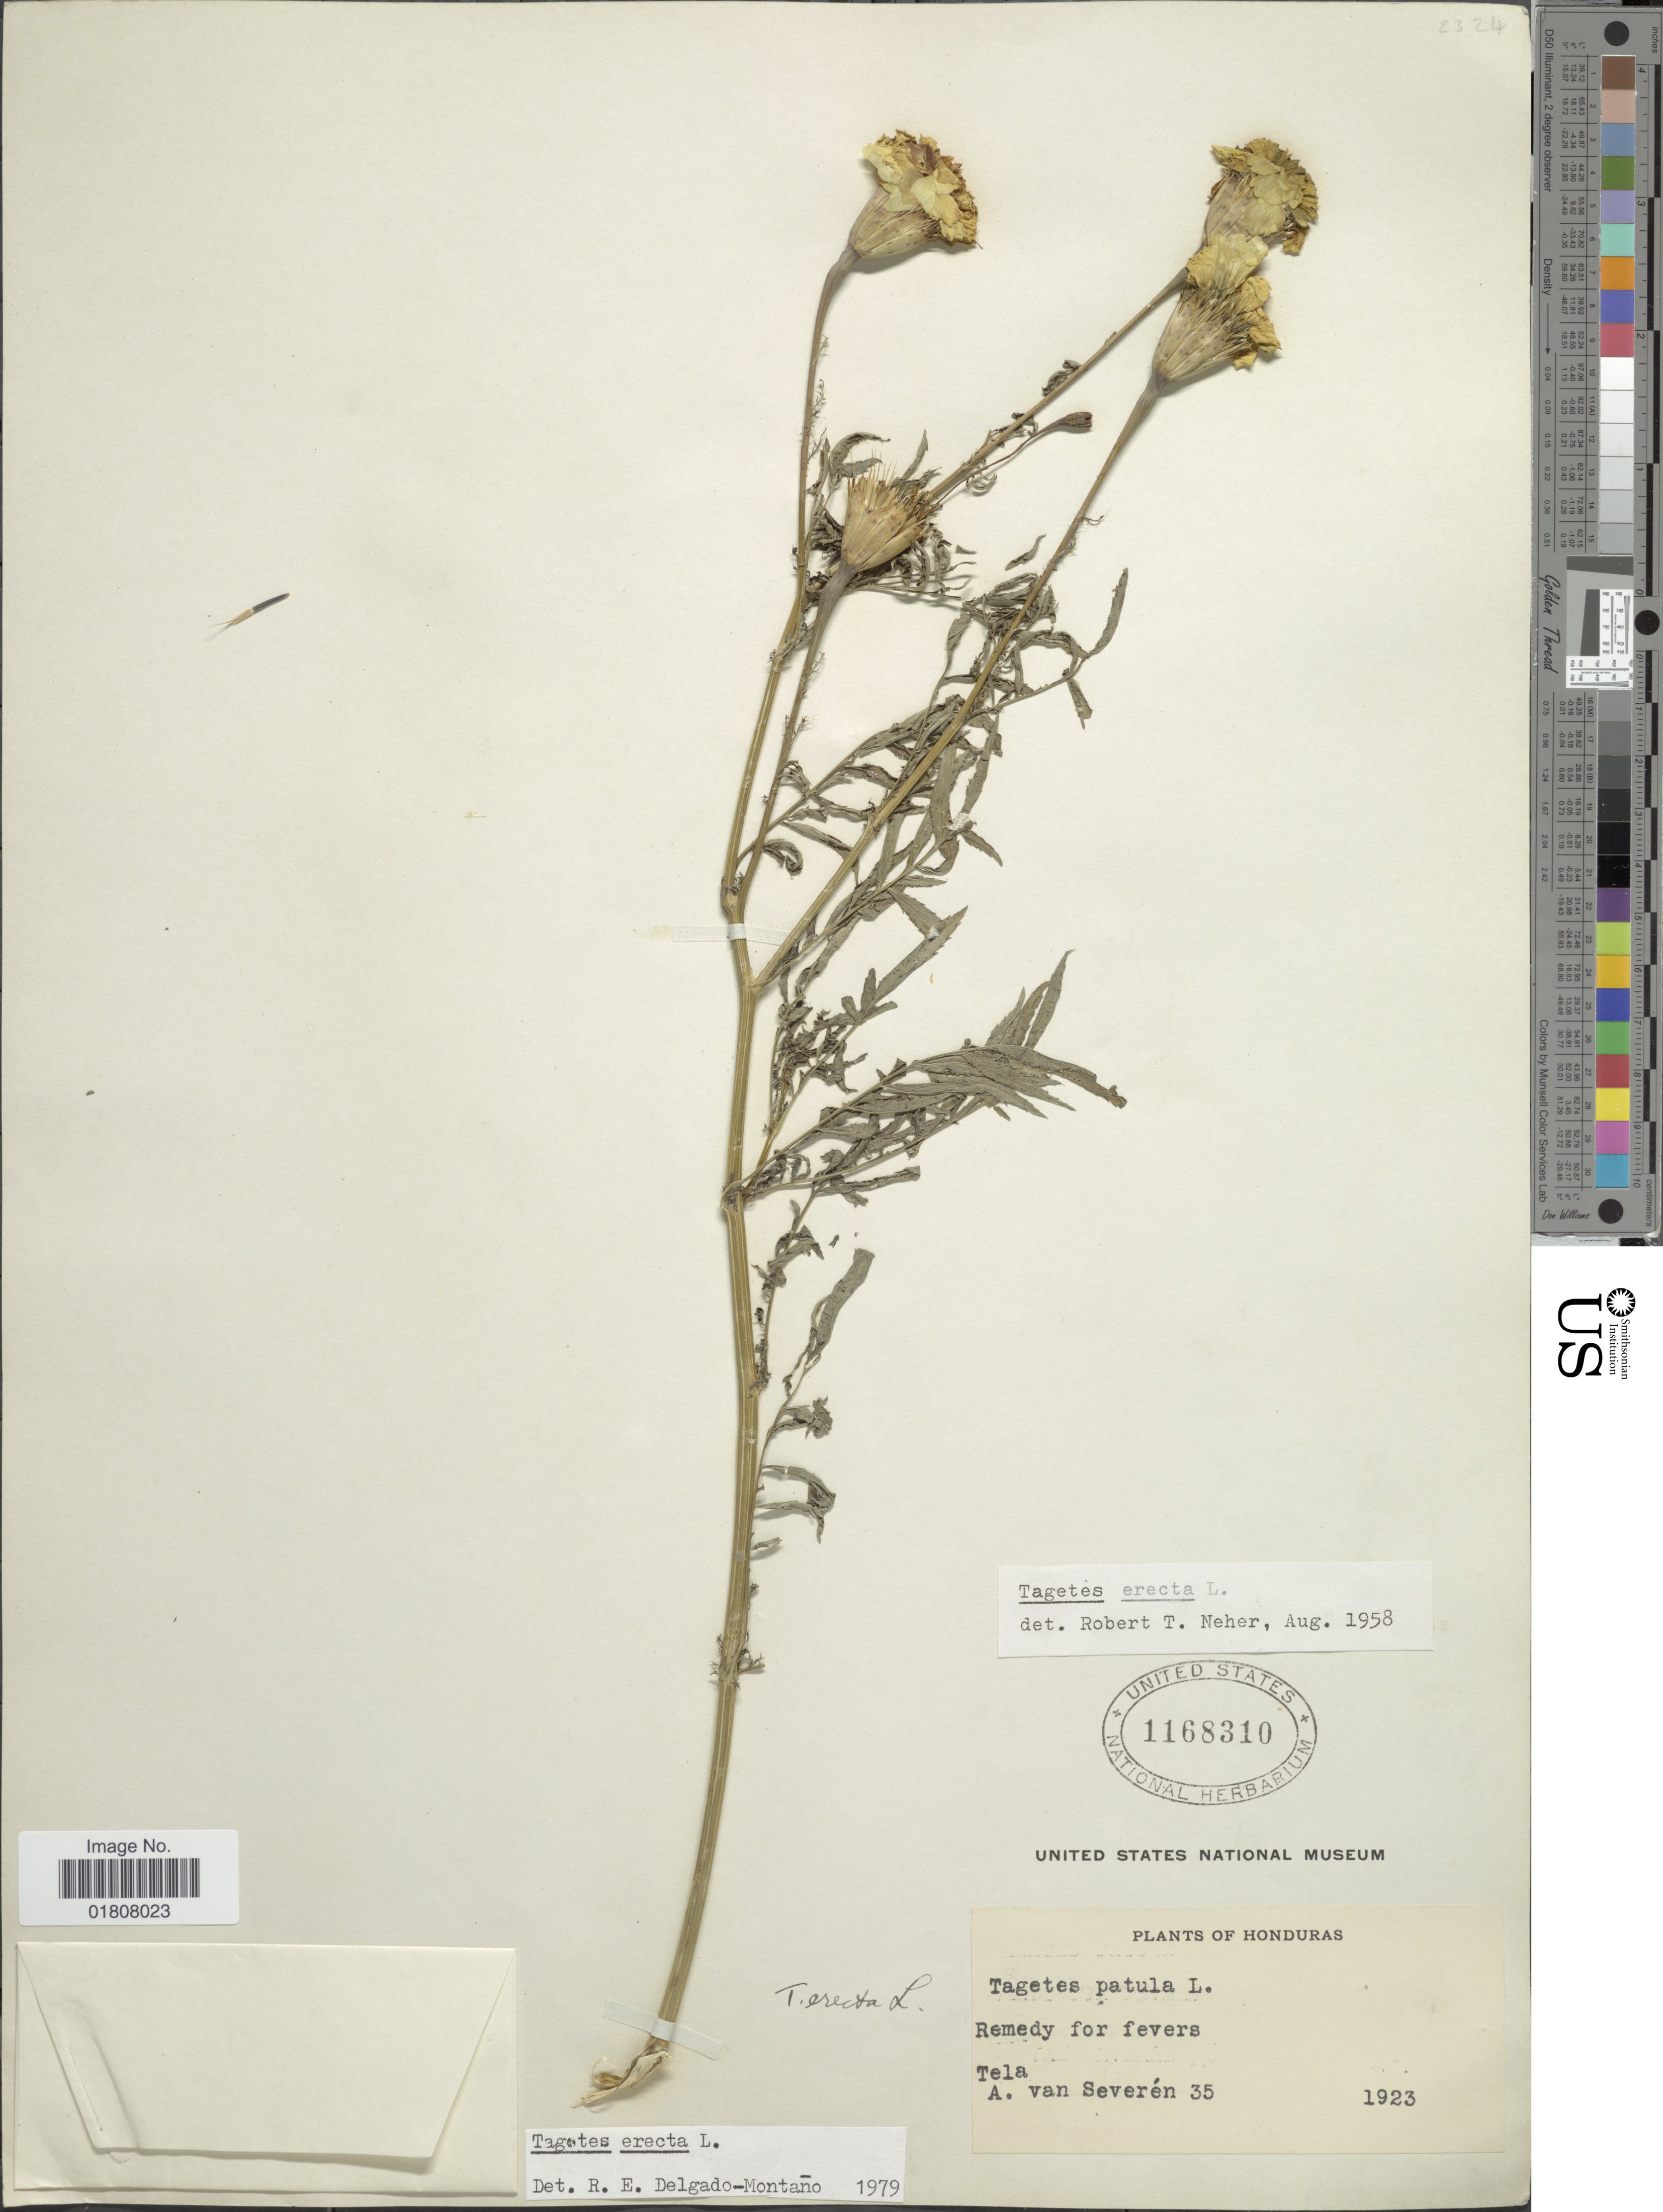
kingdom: Plantae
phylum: Tracheophyta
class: Magnoliopsida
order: Asterales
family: Asteraceae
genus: Tagetes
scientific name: Tagetes erecta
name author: L.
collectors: A. Van Severen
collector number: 35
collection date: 1923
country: Honduras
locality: Tela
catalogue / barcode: US 1168310